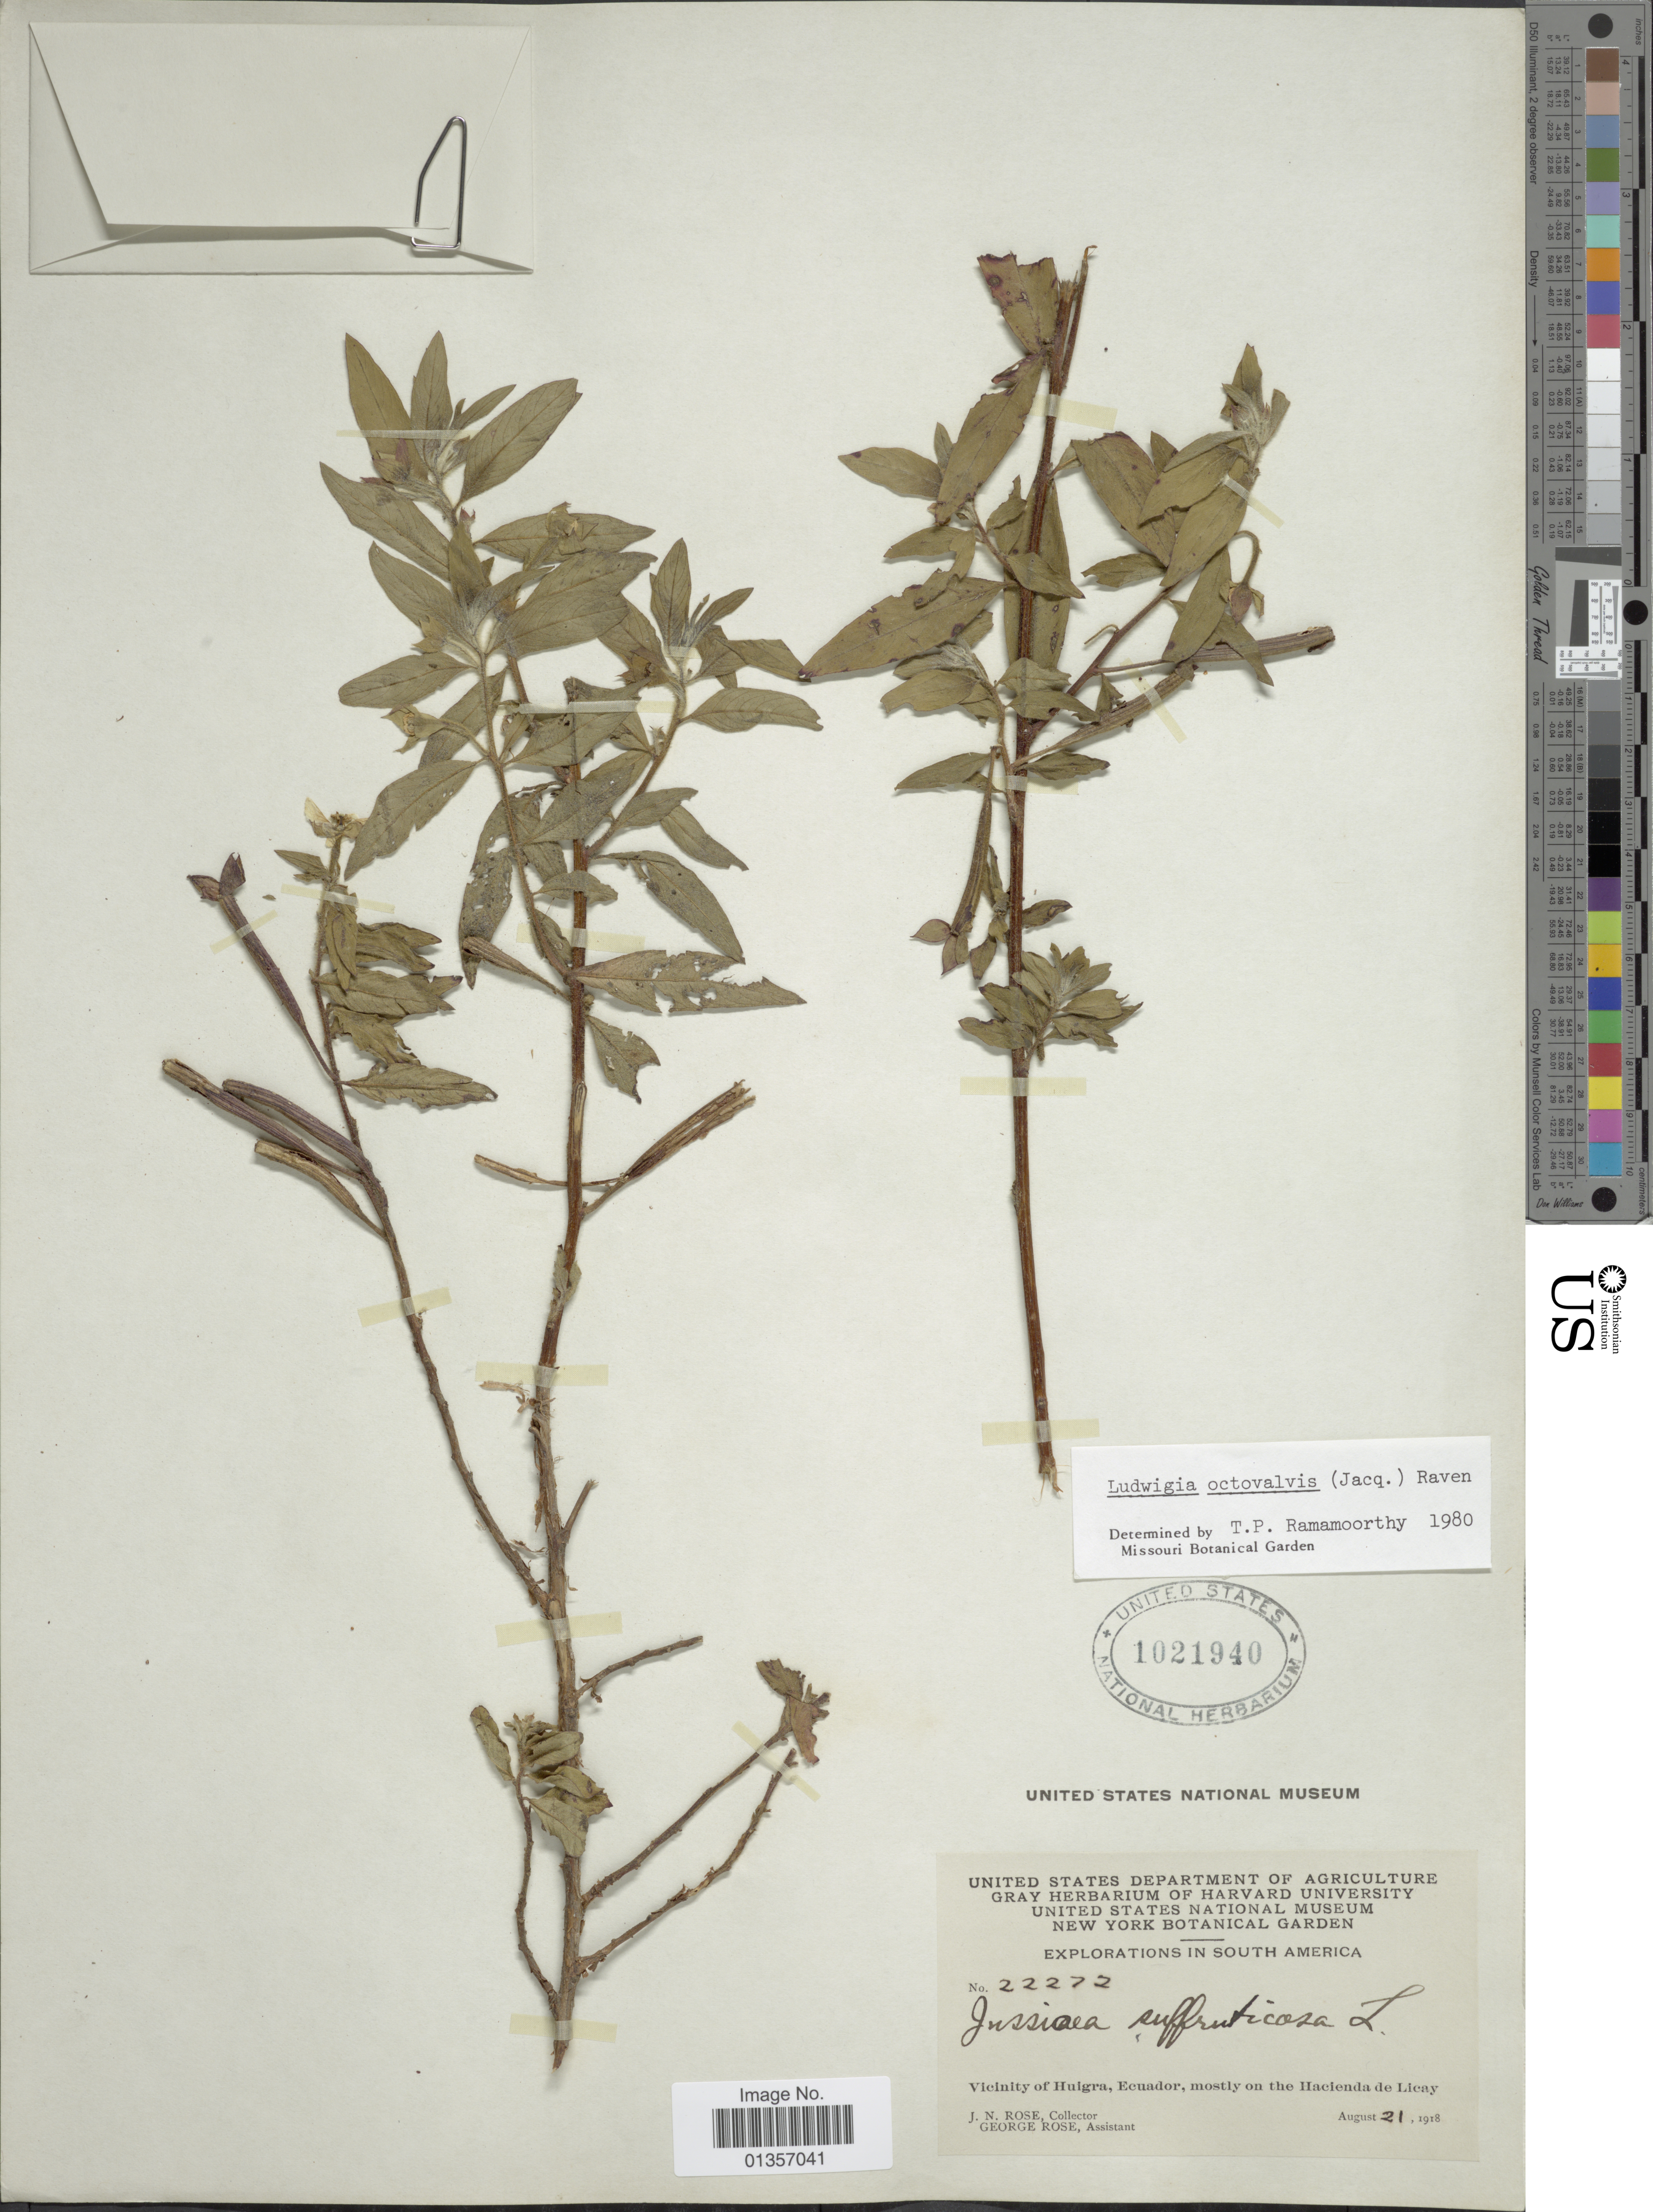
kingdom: Plantae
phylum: Tracheophyta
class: Magnoliopsida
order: Myrtales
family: Onagraceae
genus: Ludwigia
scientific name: Ludwigia octovalvis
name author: (Jacq.) P.H. Raven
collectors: J. N. Rose & G. Rose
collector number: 22272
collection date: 1918-08-21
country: Ecuador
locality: Vicinity of Huigra, mostly on the Hacienda de Licay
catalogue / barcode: US 1021940